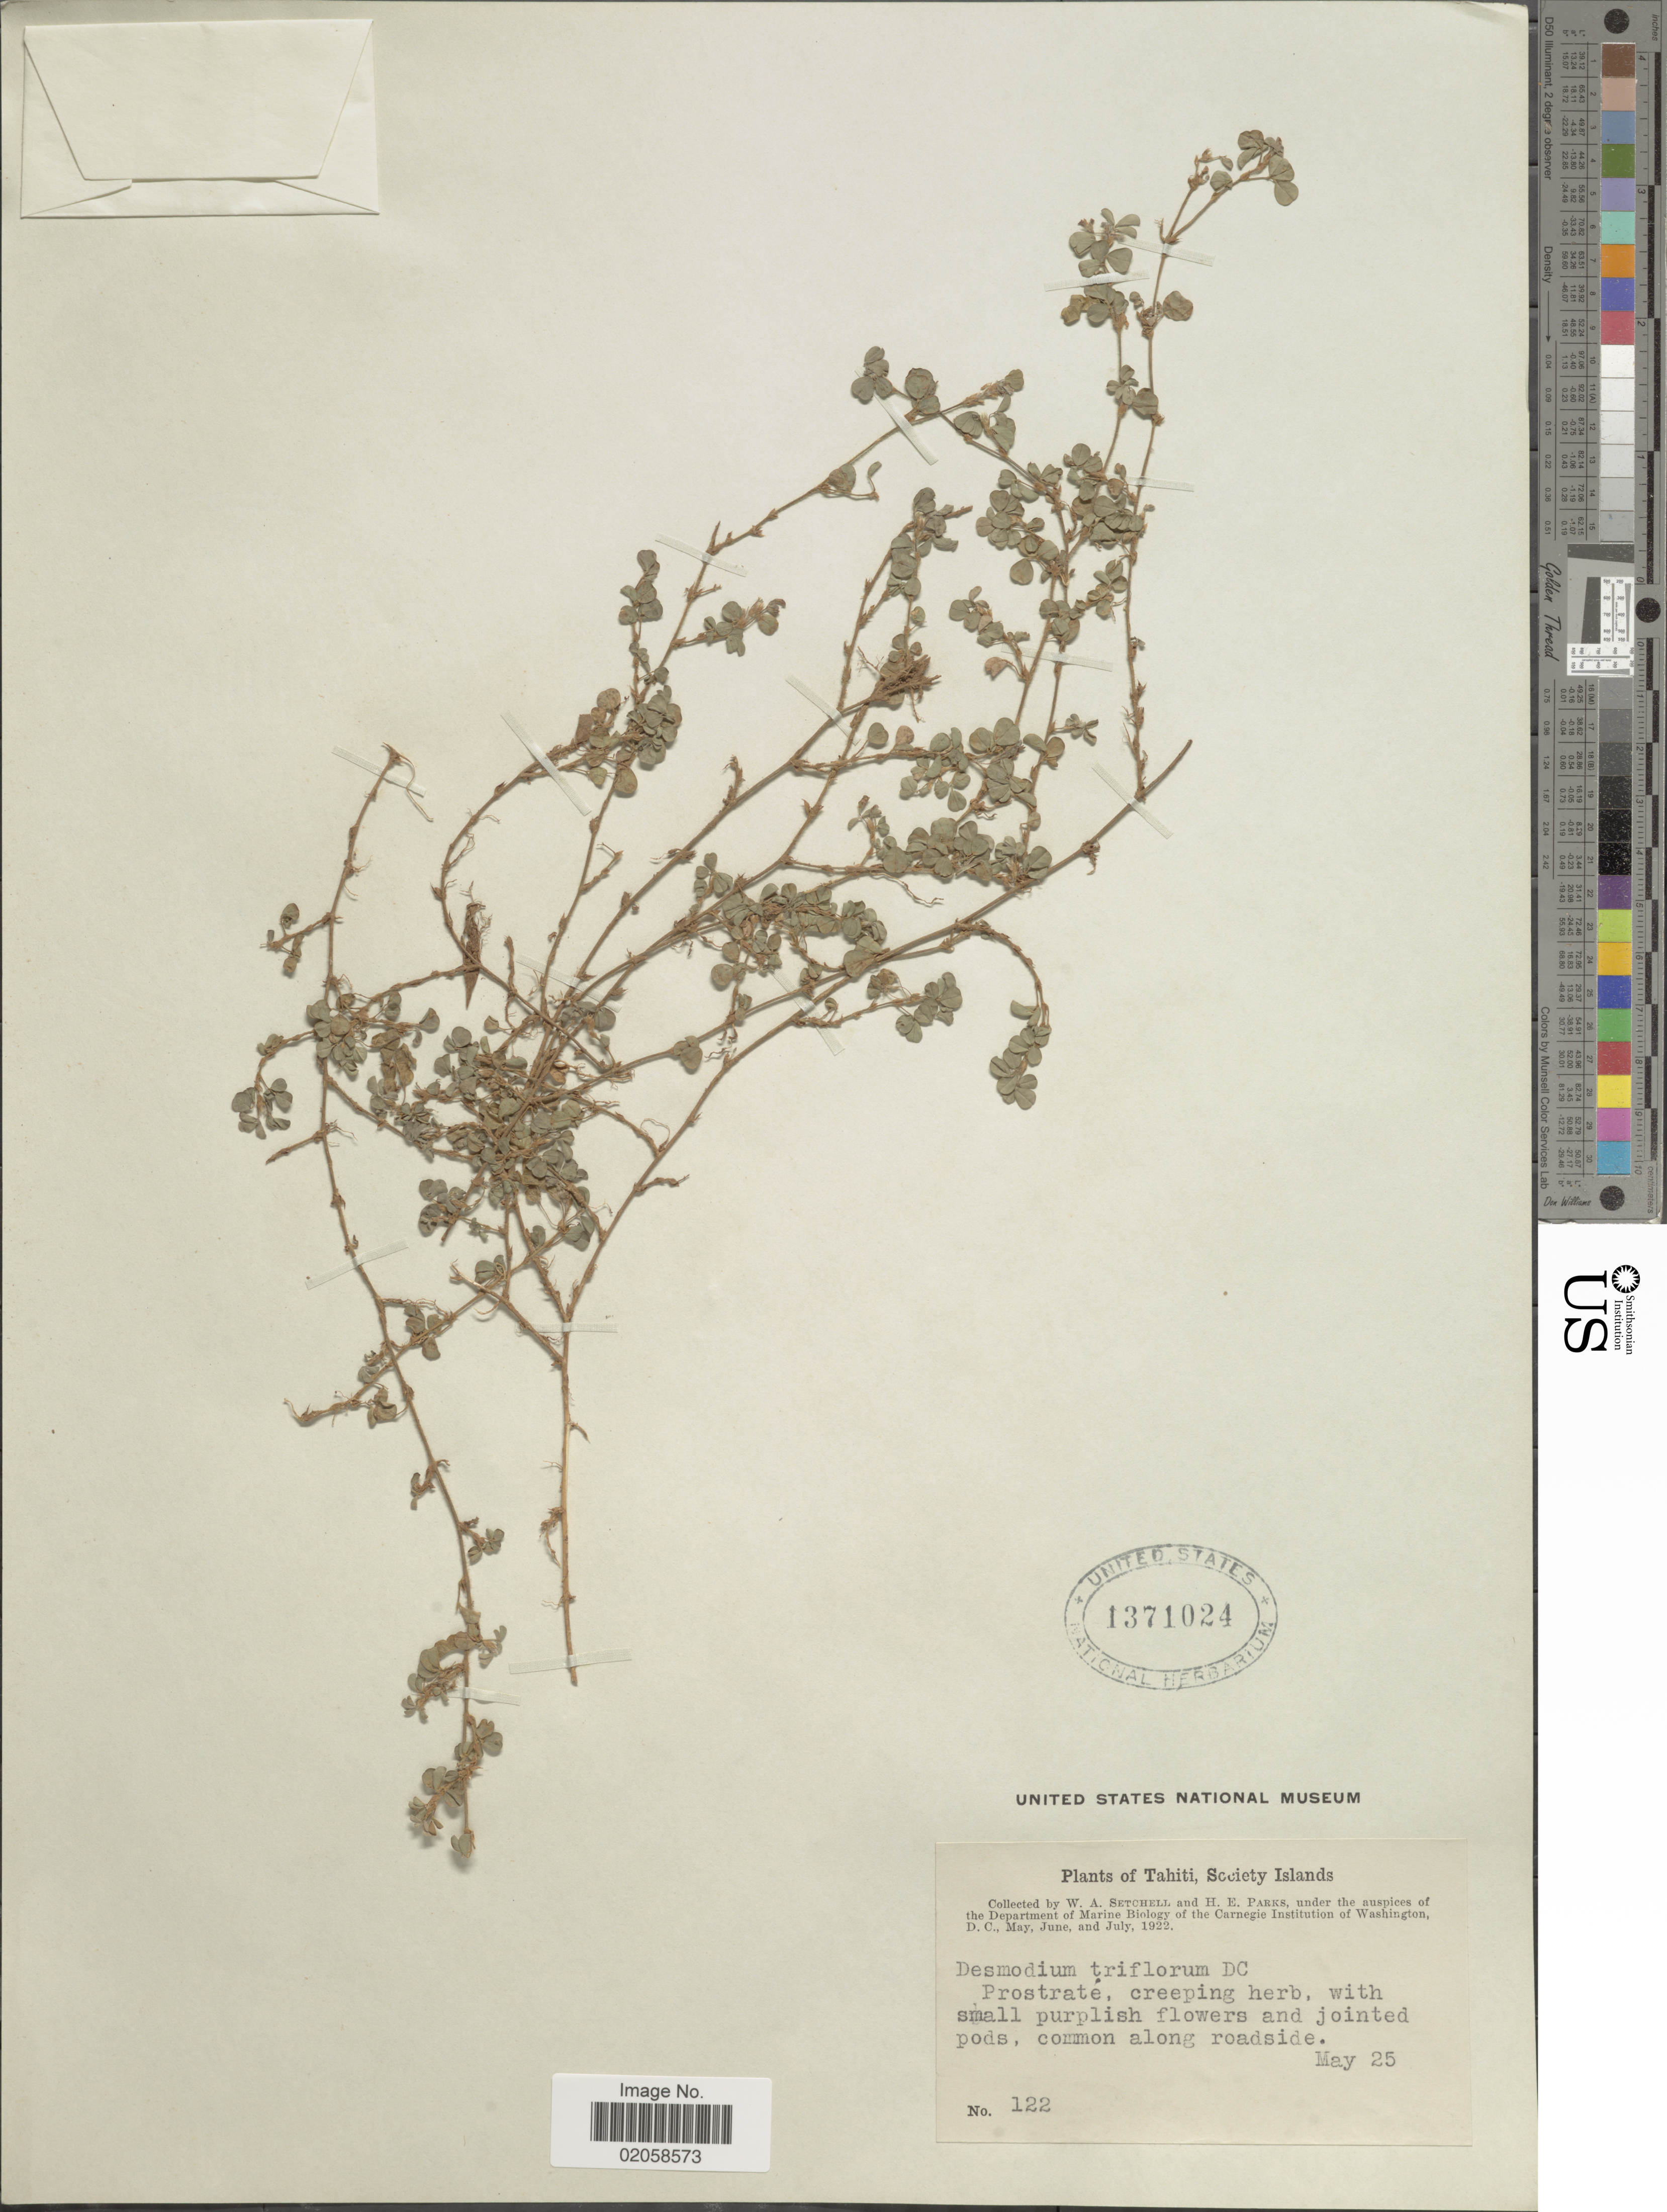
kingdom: Plantae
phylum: Tracheophyta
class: Magnoliopsida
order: Fabales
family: Fabaceae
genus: Grona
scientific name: Grona triflora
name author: (L.) H. Ohashi & K. Ohashi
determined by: Strong, Mark T., (BOT), Smithsonian Institution - National Museum of Natural History (UNITED STATES)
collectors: W. Setchell & H. E. Parks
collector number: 122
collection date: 1922-05-25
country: French Polynesia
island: Tahiti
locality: Tahiti, Society Islands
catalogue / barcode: US 1371024